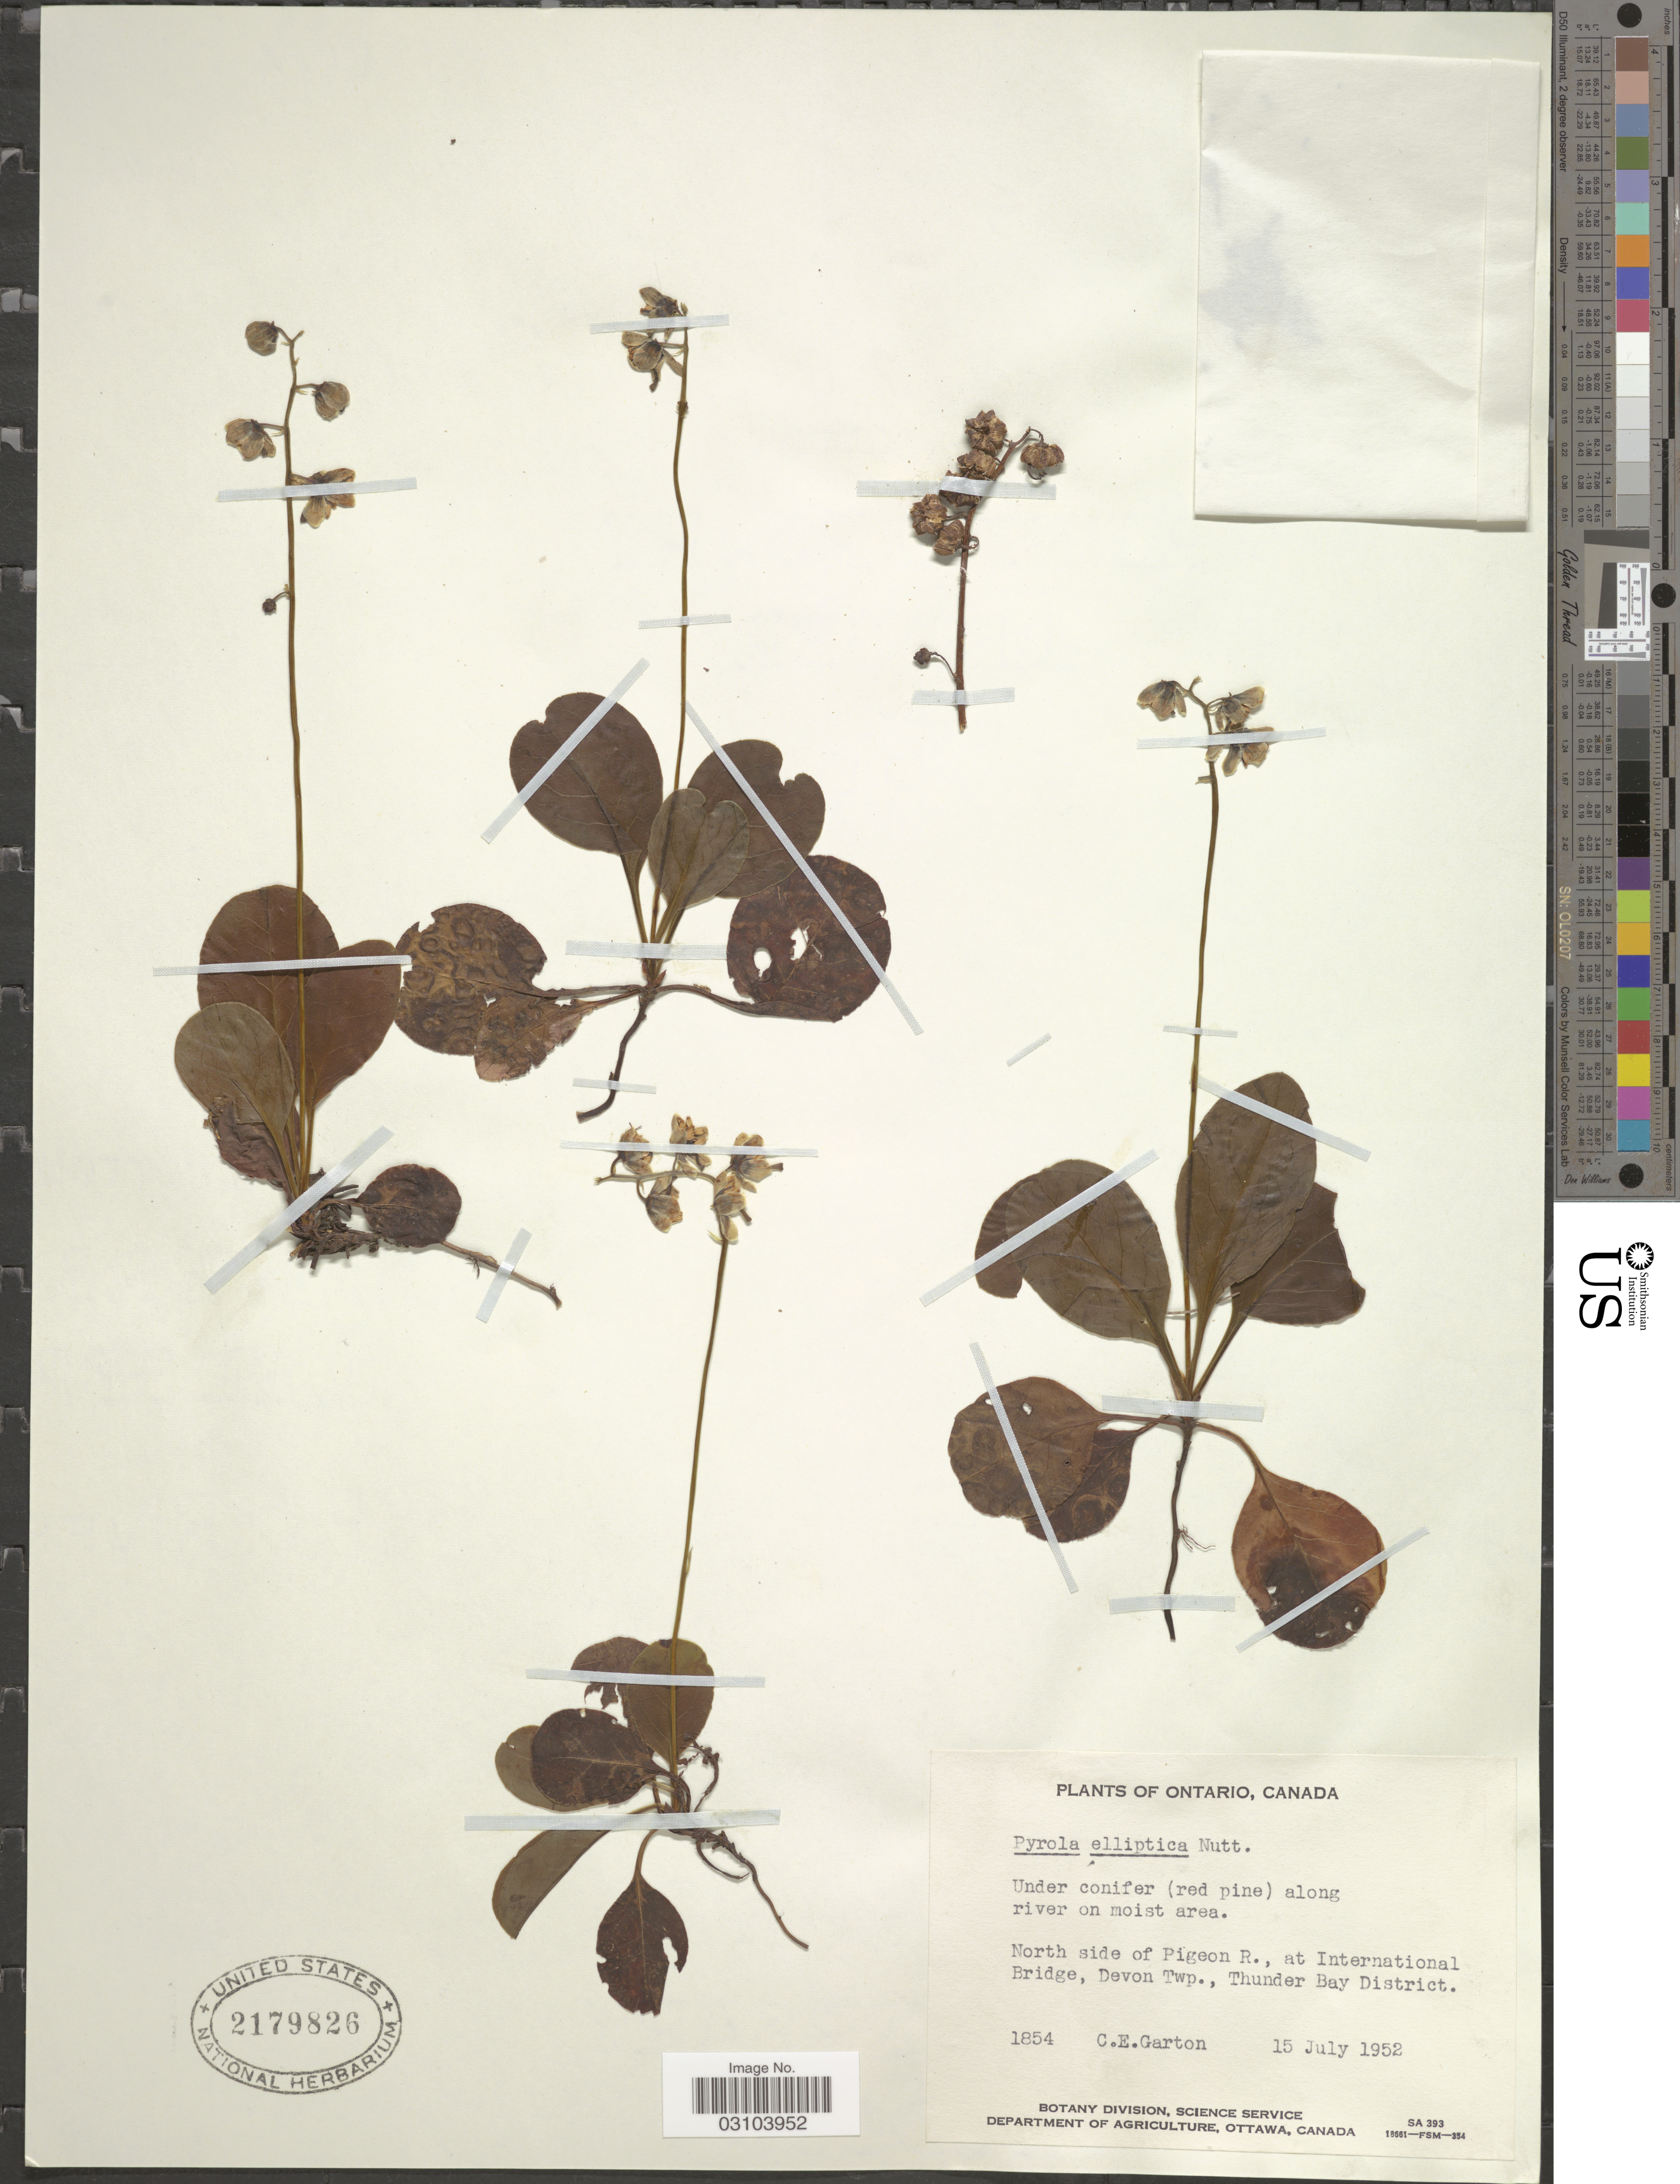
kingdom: Plantae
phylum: Tracheophyta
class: Magnoliopsida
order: Ericales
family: Ericaceae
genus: Pyrola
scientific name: Pyrola elliptica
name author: Nutt.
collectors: C. E. Garton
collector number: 1854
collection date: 1952-07-15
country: Canada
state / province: Ontario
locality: North side of Pigeon R., at International Bridge, Devon Twp., Thunder Bay District.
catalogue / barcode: US 2179826